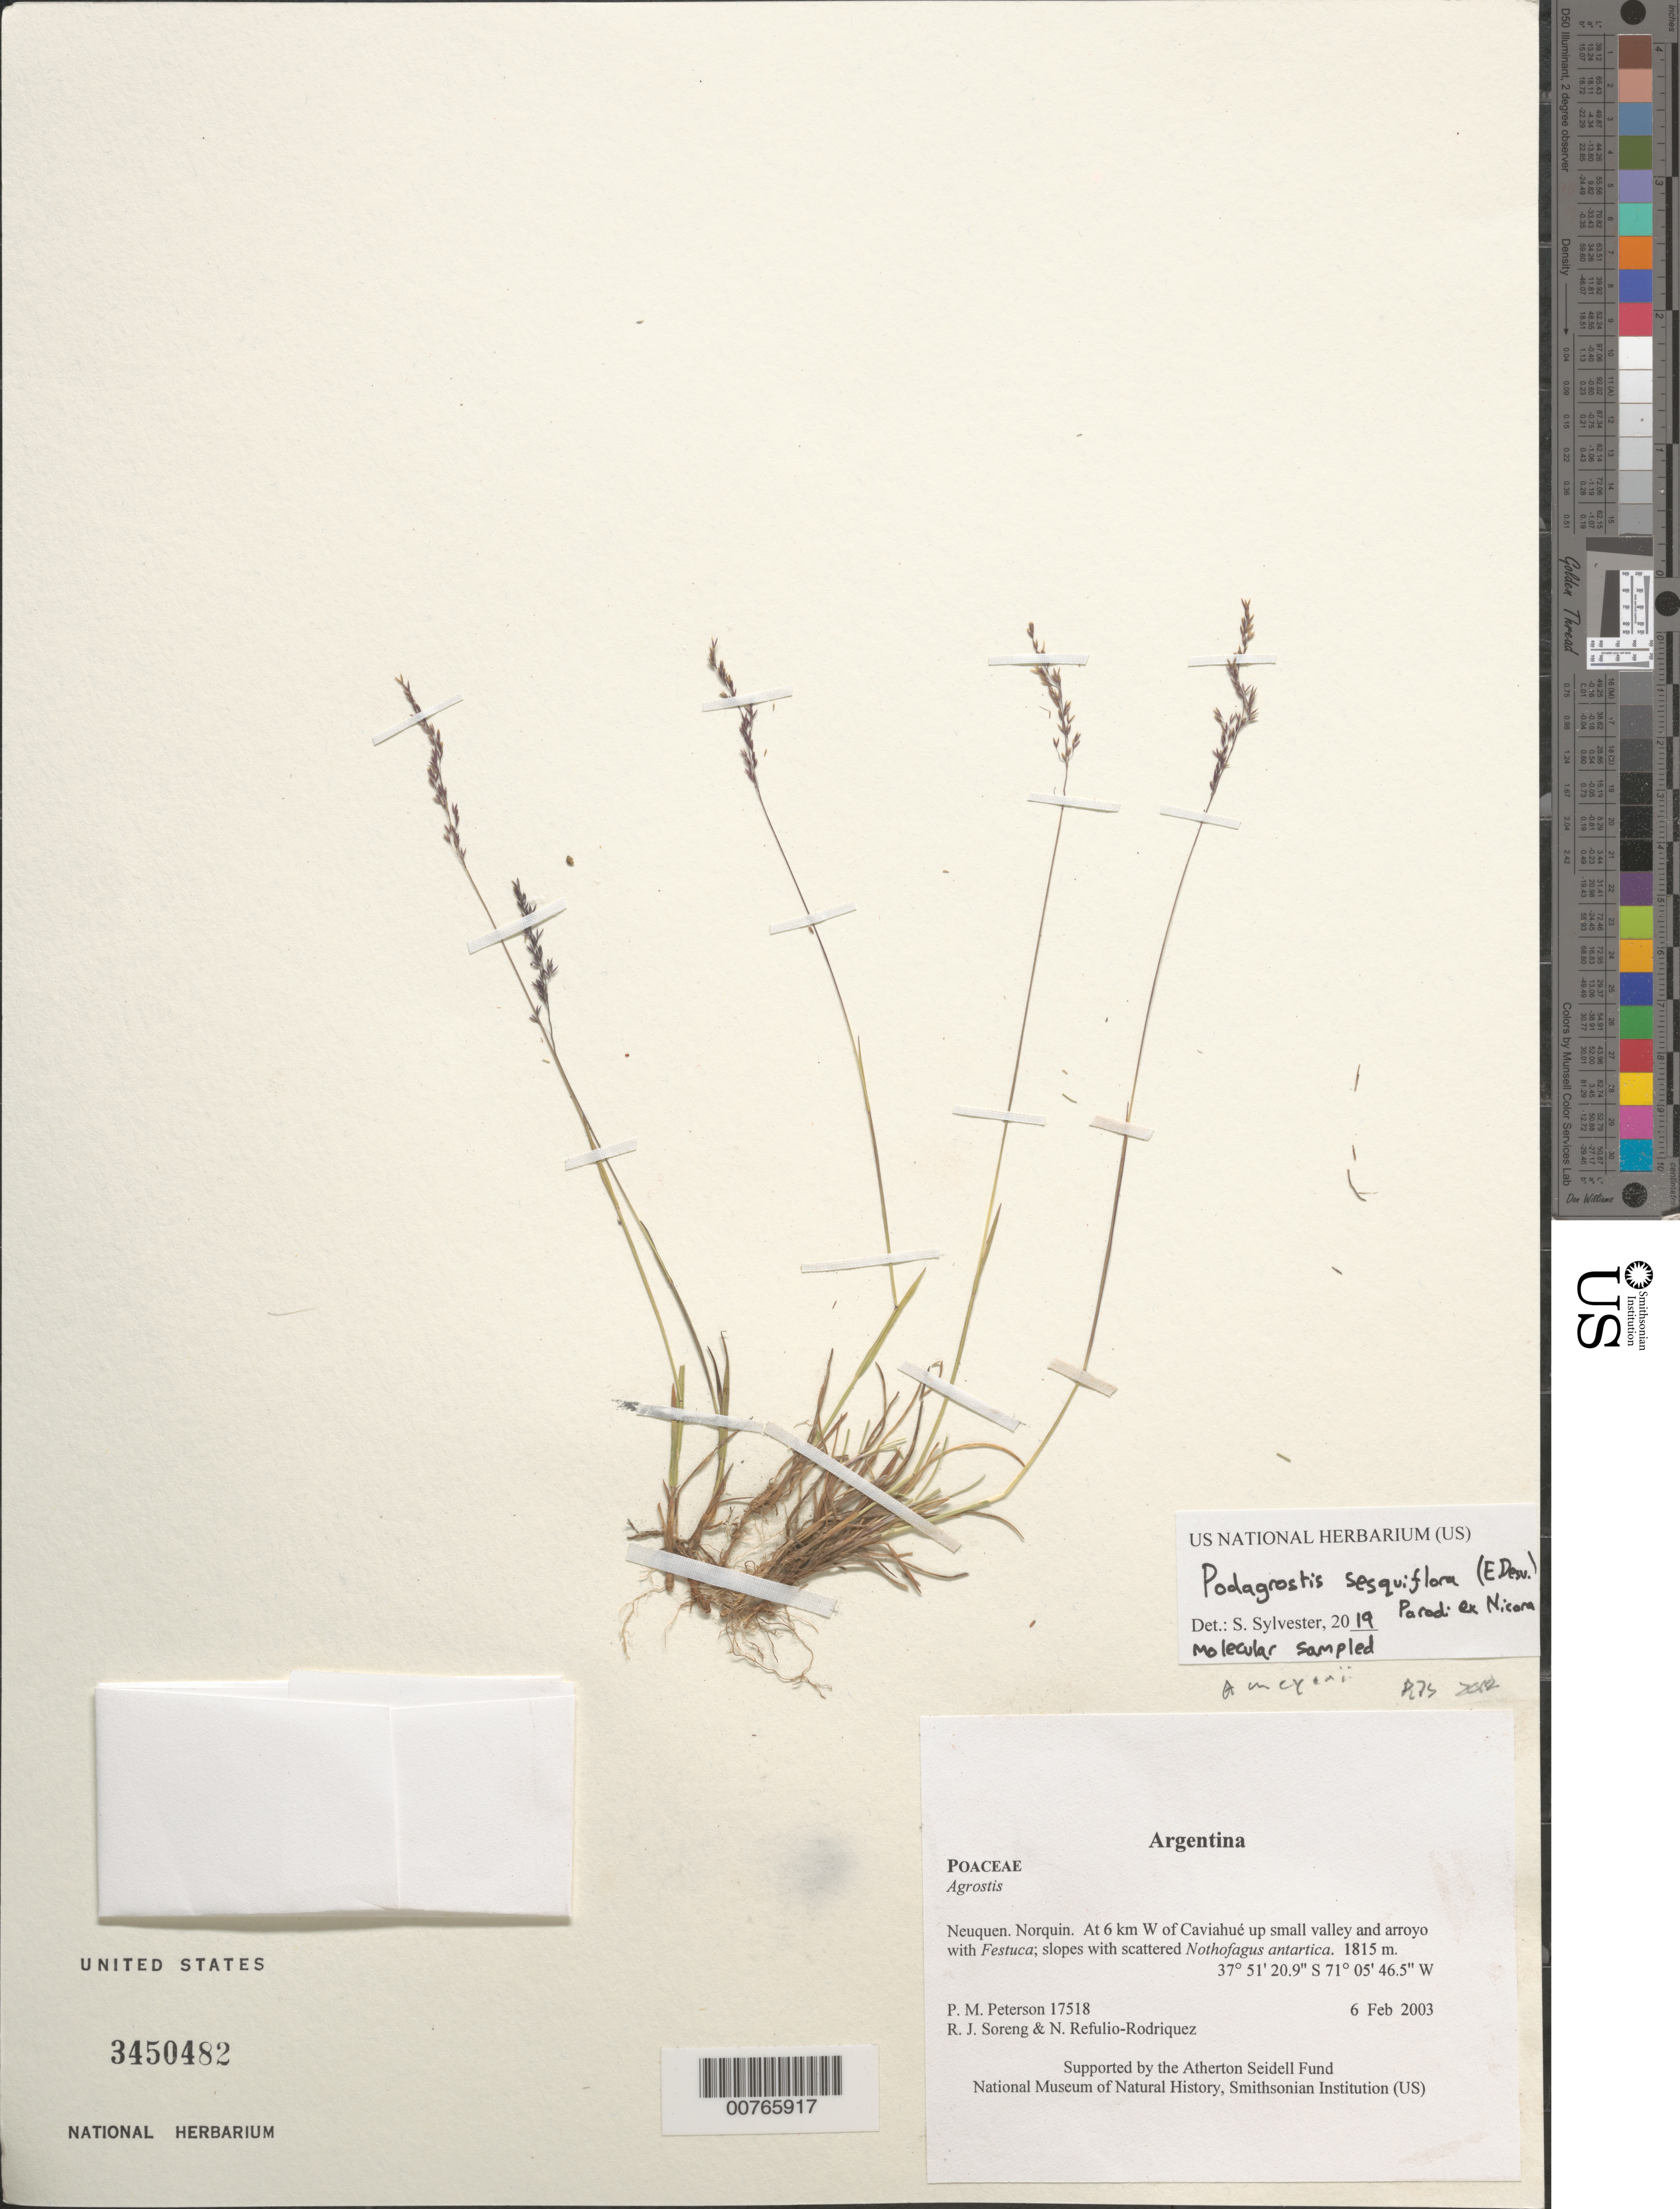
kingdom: Plantae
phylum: Tracheophyta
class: Liliopsida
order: Poales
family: Poaceae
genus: Podagrostis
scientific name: Podagrostis sesquiflora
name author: (É. Desv.) Parodi ex Nicora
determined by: Sylvester, Steven P.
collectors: P. M. Peterson, R. J. Soreng & N. Refulio-Rodríguez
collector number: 17518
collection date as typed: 06 Feb 2003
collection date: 2003-02-06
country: Argentina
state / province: Neuquen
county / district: Norquin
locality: At 6 km W of Caviahué up small valley and arroyo with Festuca; slopes with scattered Nothofagus antartica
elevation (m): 1815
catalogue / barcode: US 3450482